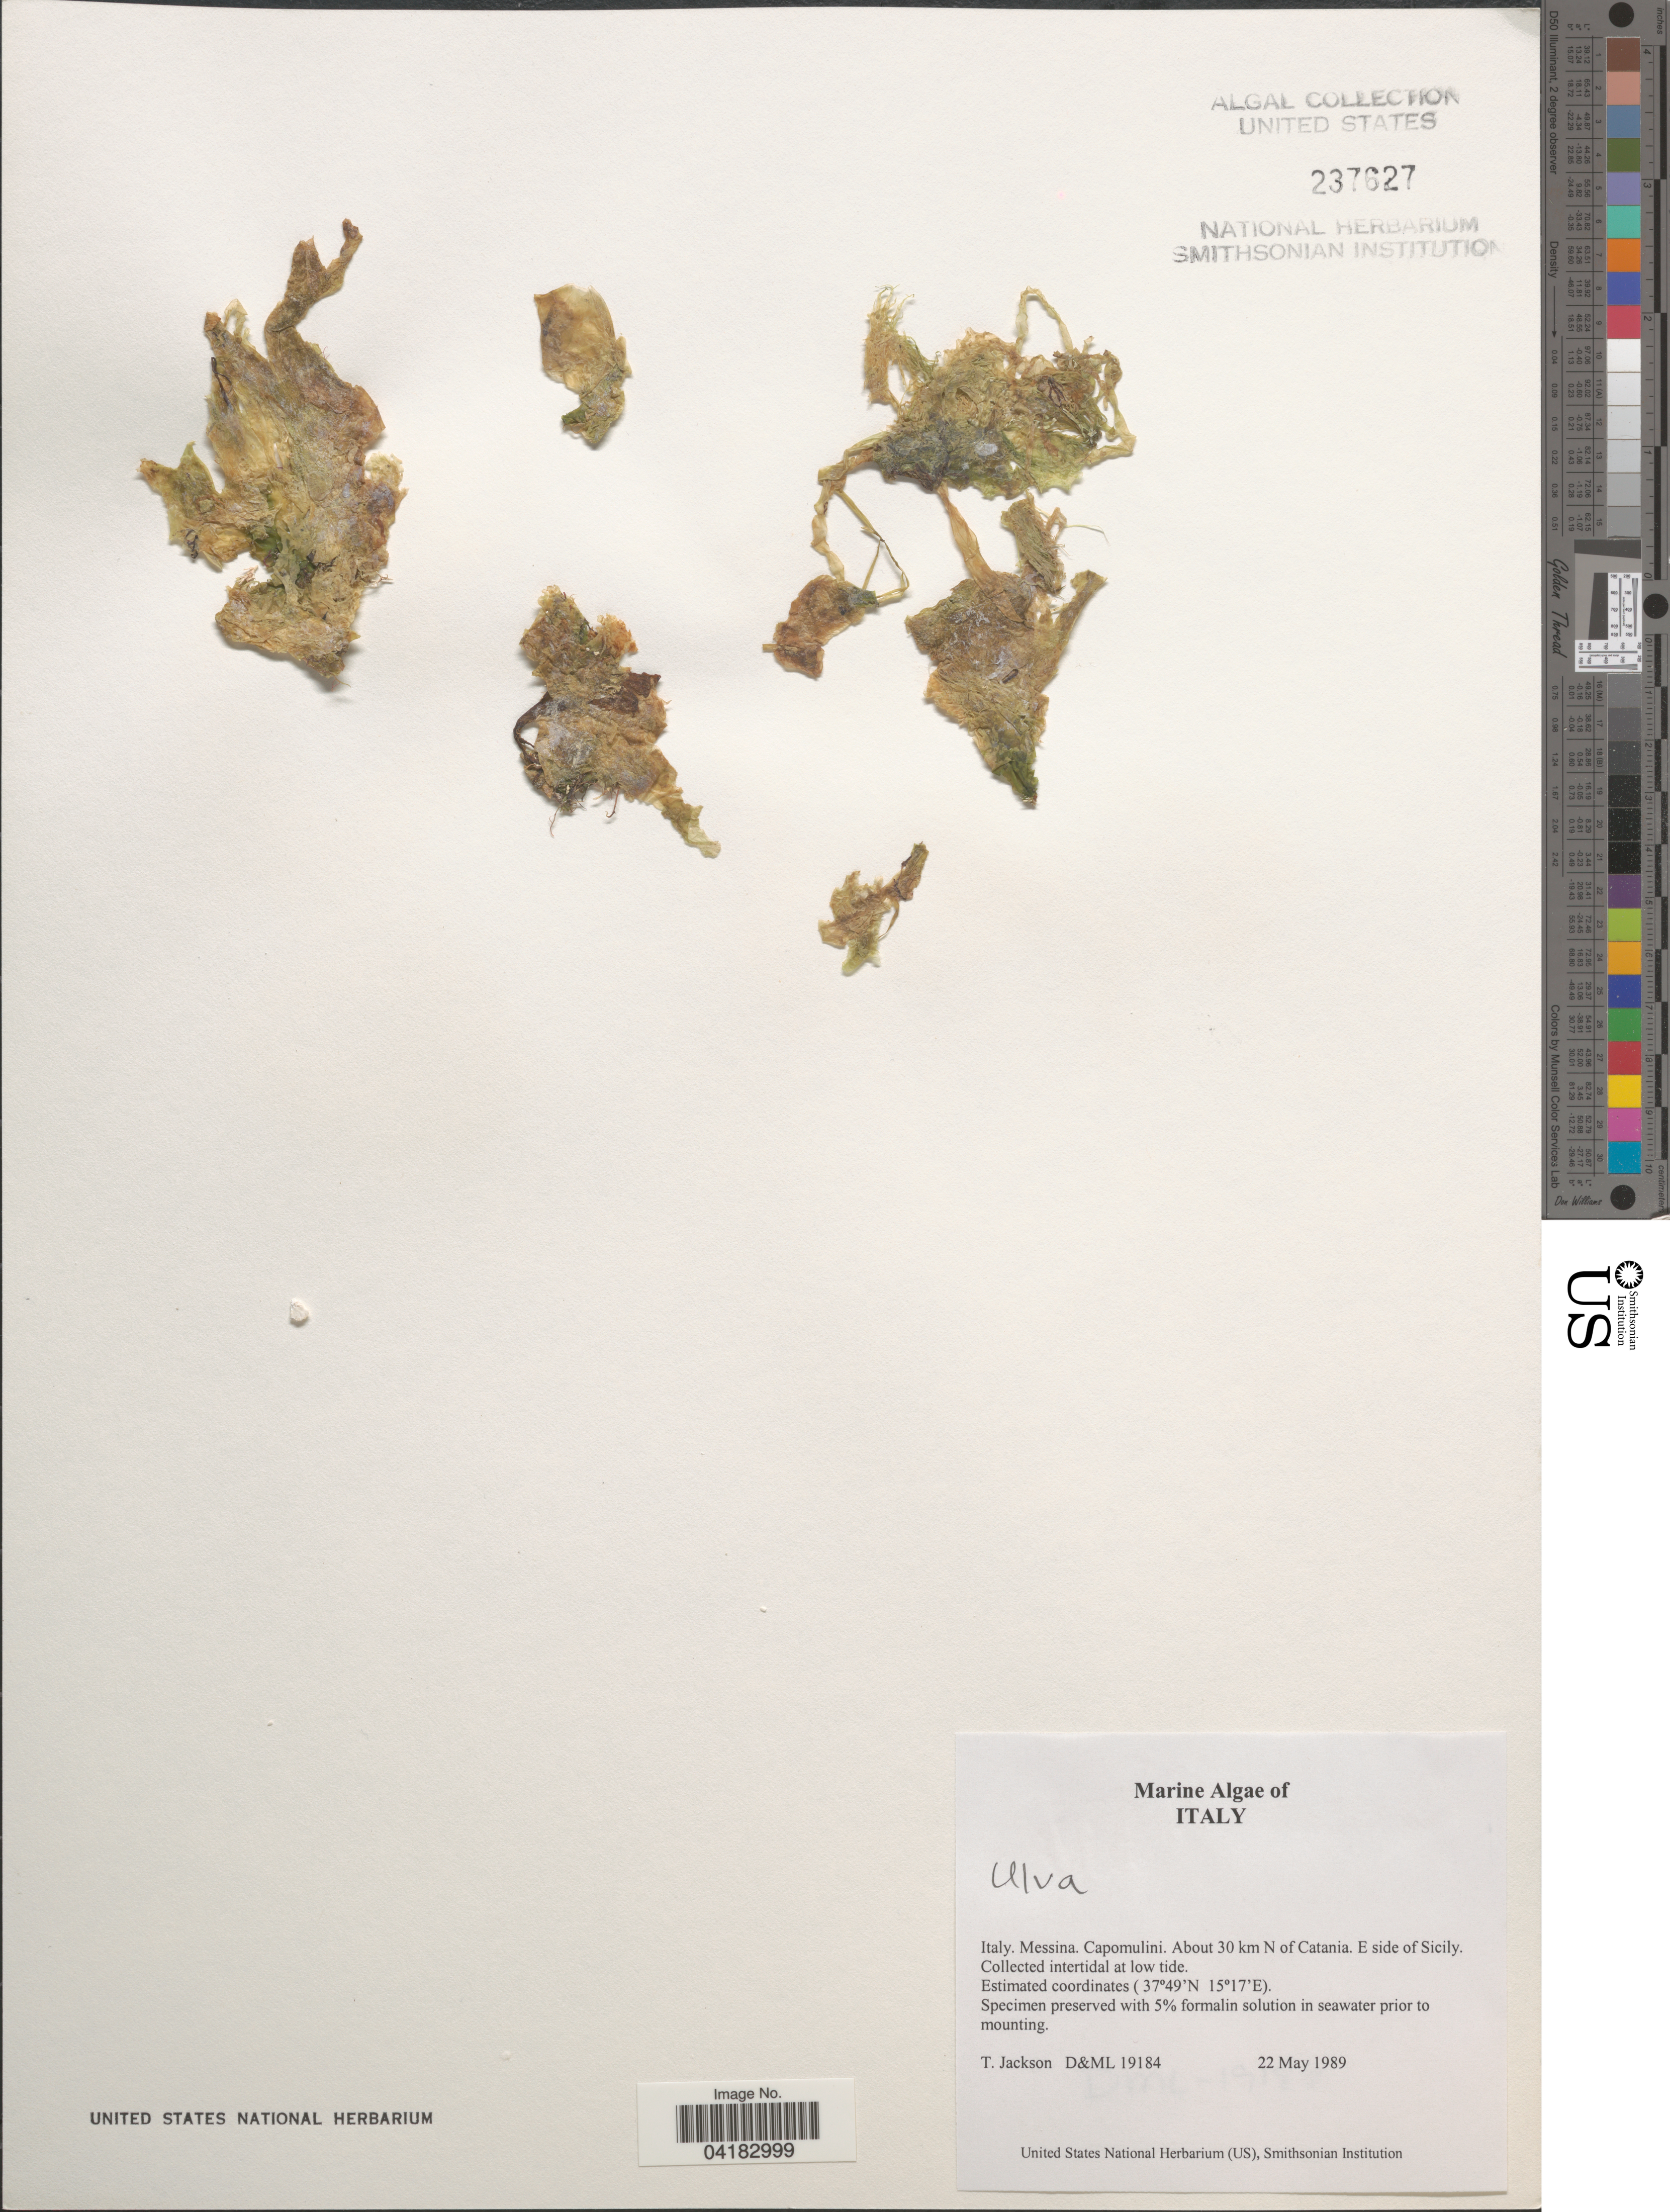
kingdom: Plantae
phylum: Chlorophyta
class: Ulvophyceae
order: Ulvales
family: Ulvaceae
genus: Ulva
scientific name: Ulva sp.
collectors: T. Jackson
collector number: D&ML19184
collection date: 1989-05-22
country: Italy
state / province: Siciliana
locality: Messina. Capomulini. About 30 km N of Catania. E side of Sicily.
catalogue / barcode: US 237627